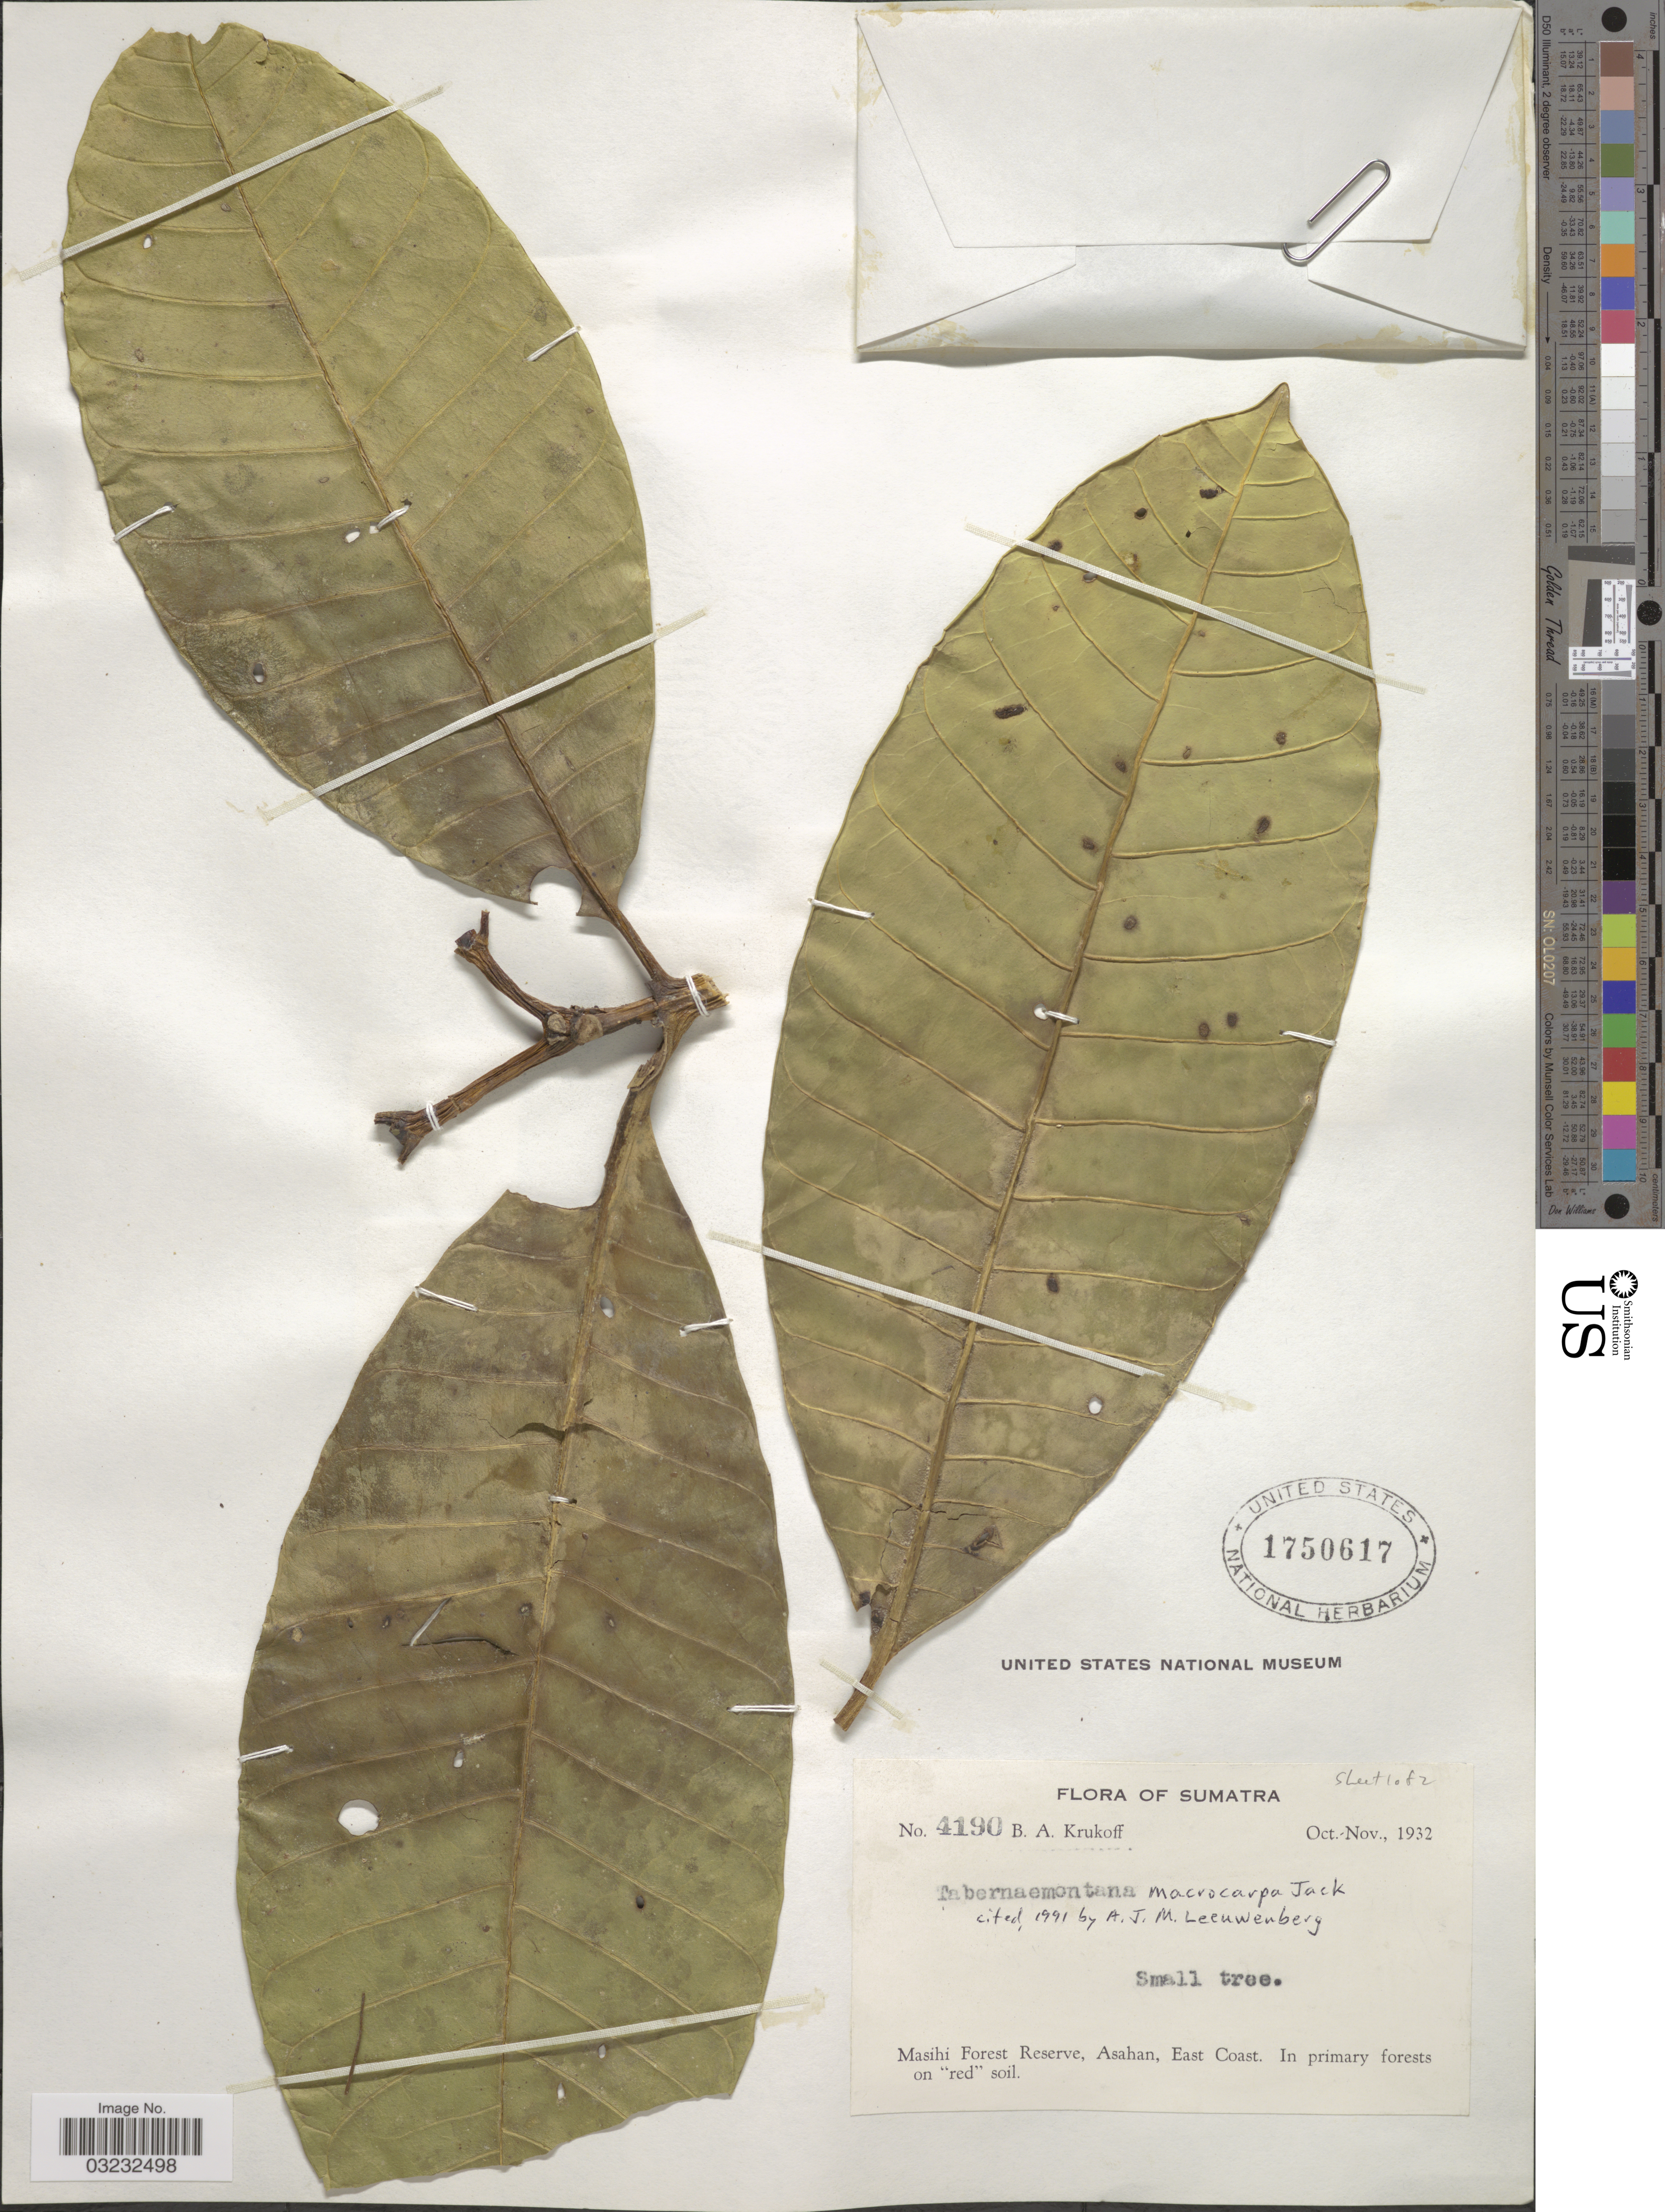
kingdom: Plantae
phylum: Tracheophyta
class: Magnoliopsida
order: Gentianales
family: Apocynaceae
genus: Tabernaemontana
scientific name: Tabernaemontana macrocarpa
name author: Jack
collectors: B. A. Krukoff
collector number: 4190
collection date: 1932-10/1932-11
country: Indonesia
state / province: Sumatra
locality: Masihi Forest Reserve, Asahan, East Coast.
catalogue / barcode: US 1750617